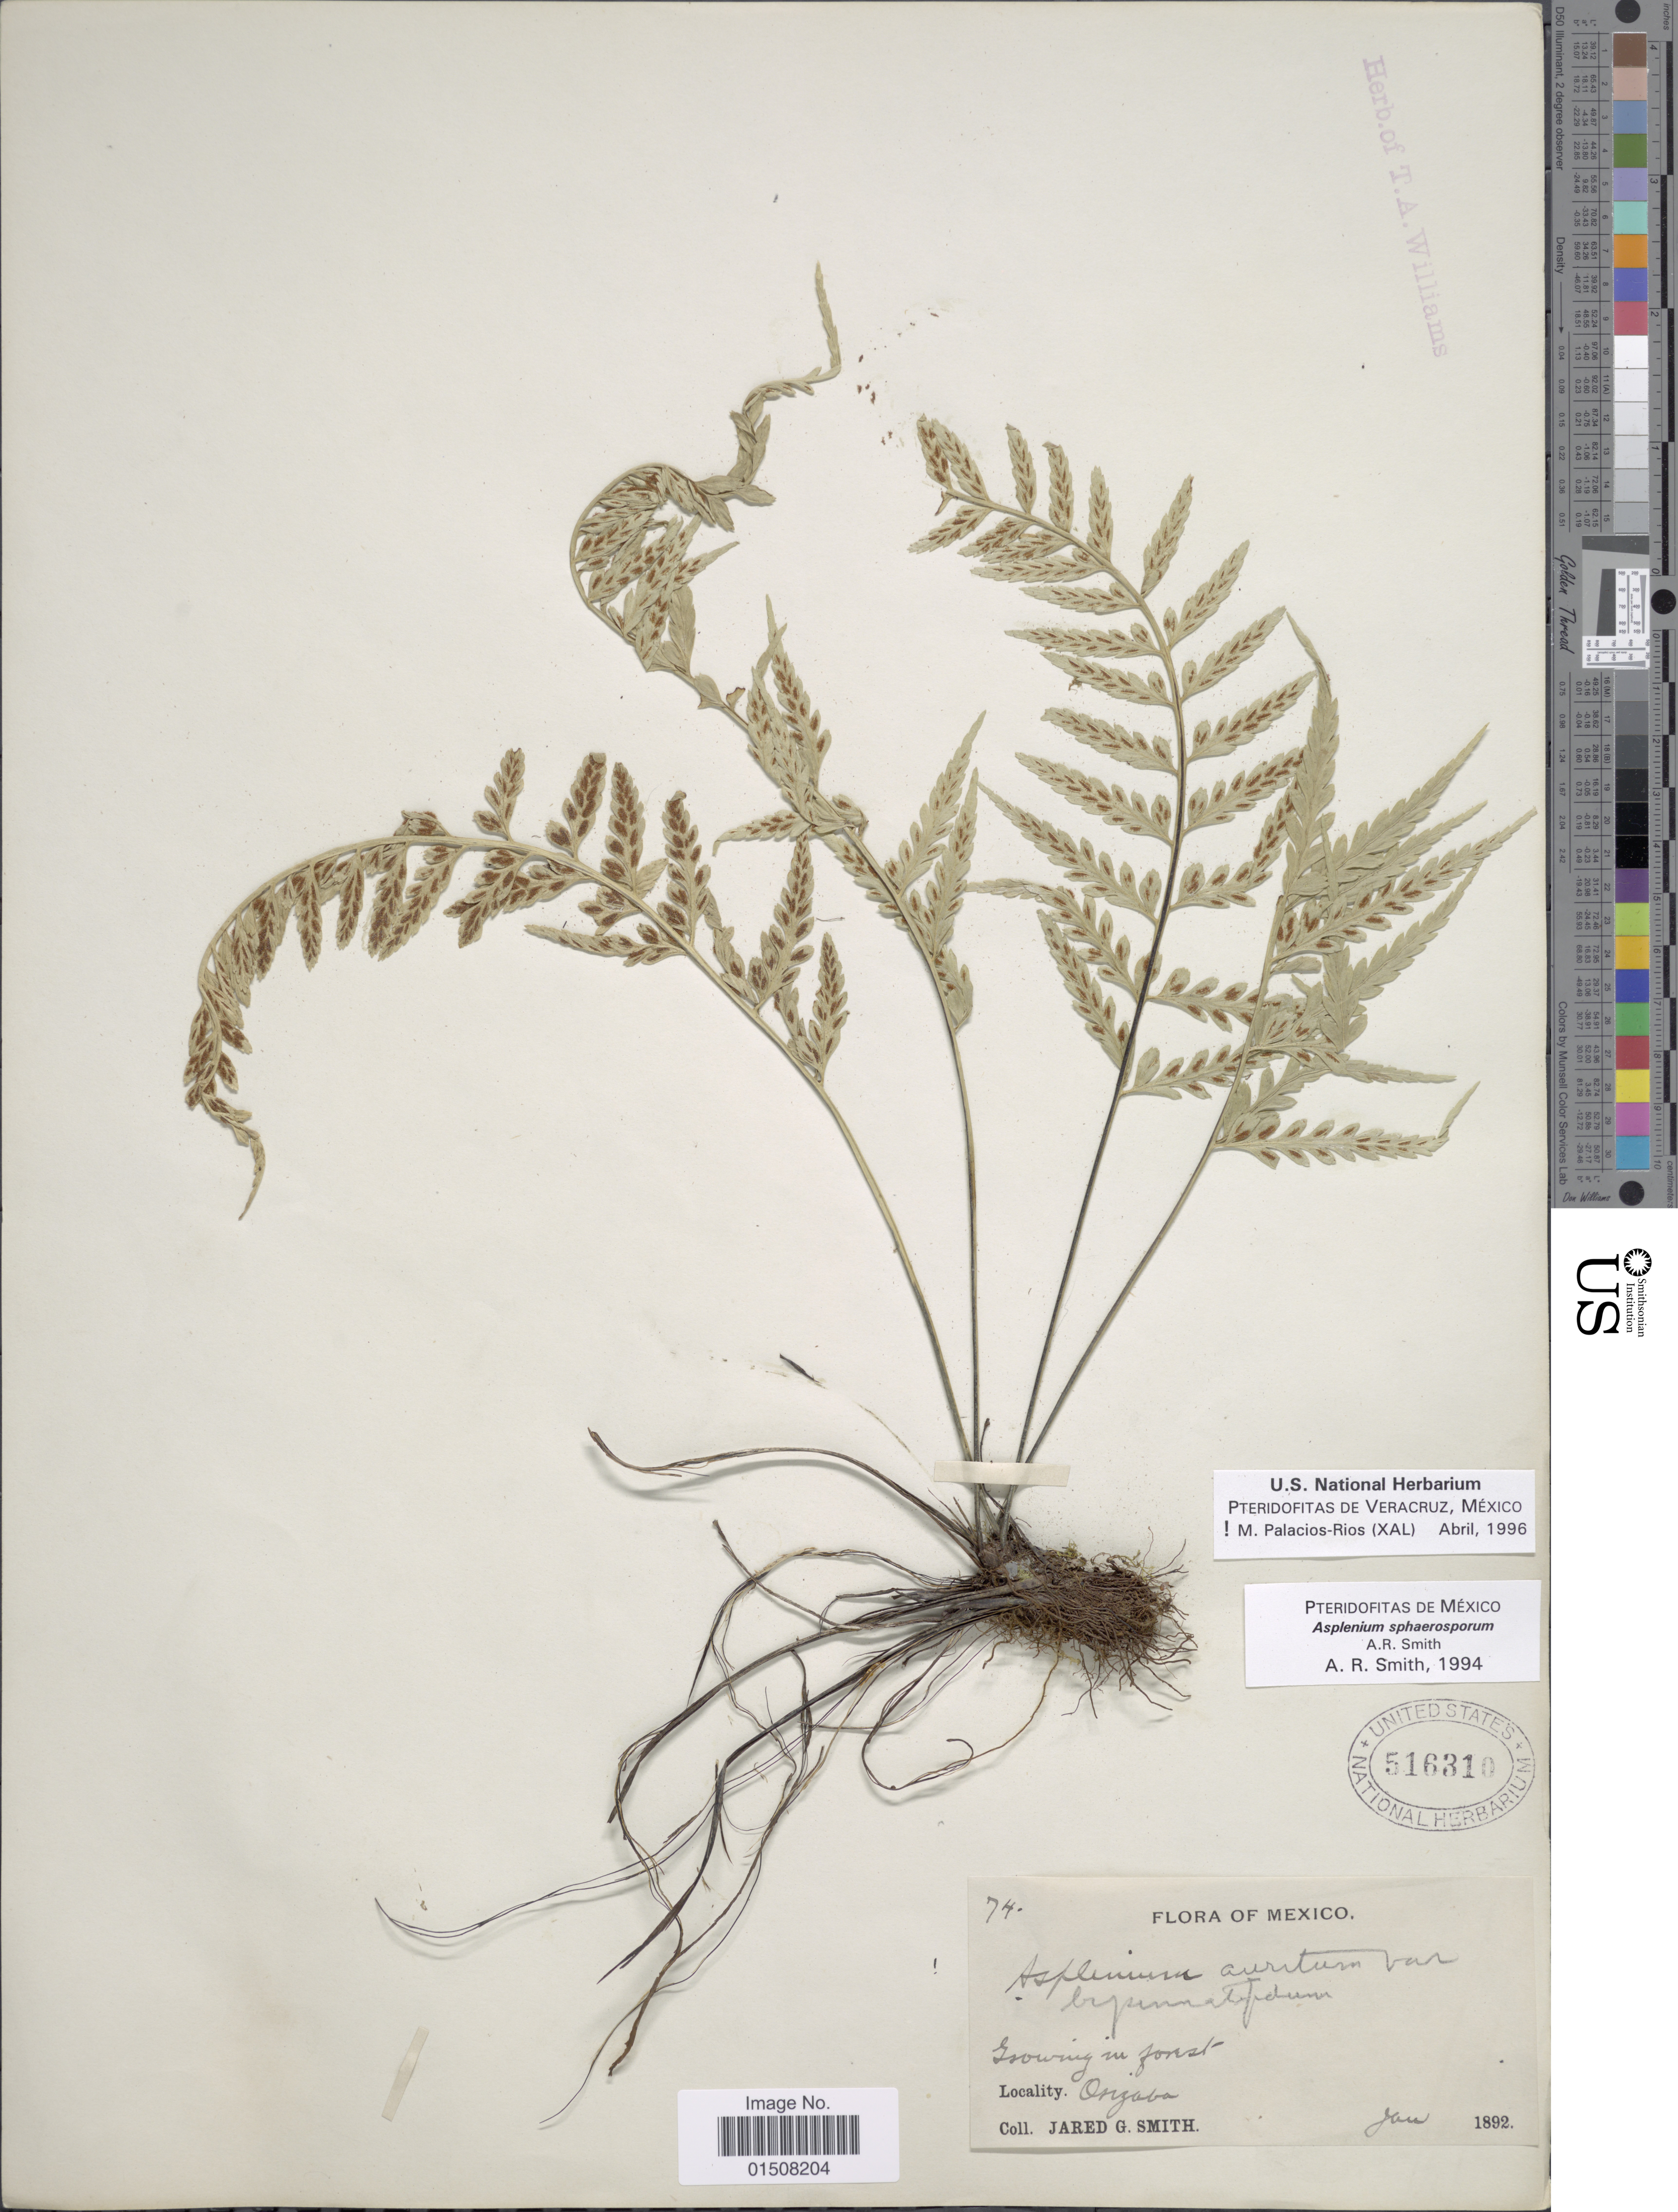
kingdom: Plantae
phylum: Tracheophyta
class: Polypodiopsida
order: Polypodiales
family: Aspleniaceae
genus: Asplenium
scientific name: Asplenium sphaerosporum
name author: A.R. Sm.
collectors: J. G. Smith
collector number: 74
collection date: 1892-01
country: Mexico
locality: Orizaba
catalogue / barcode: US 516310